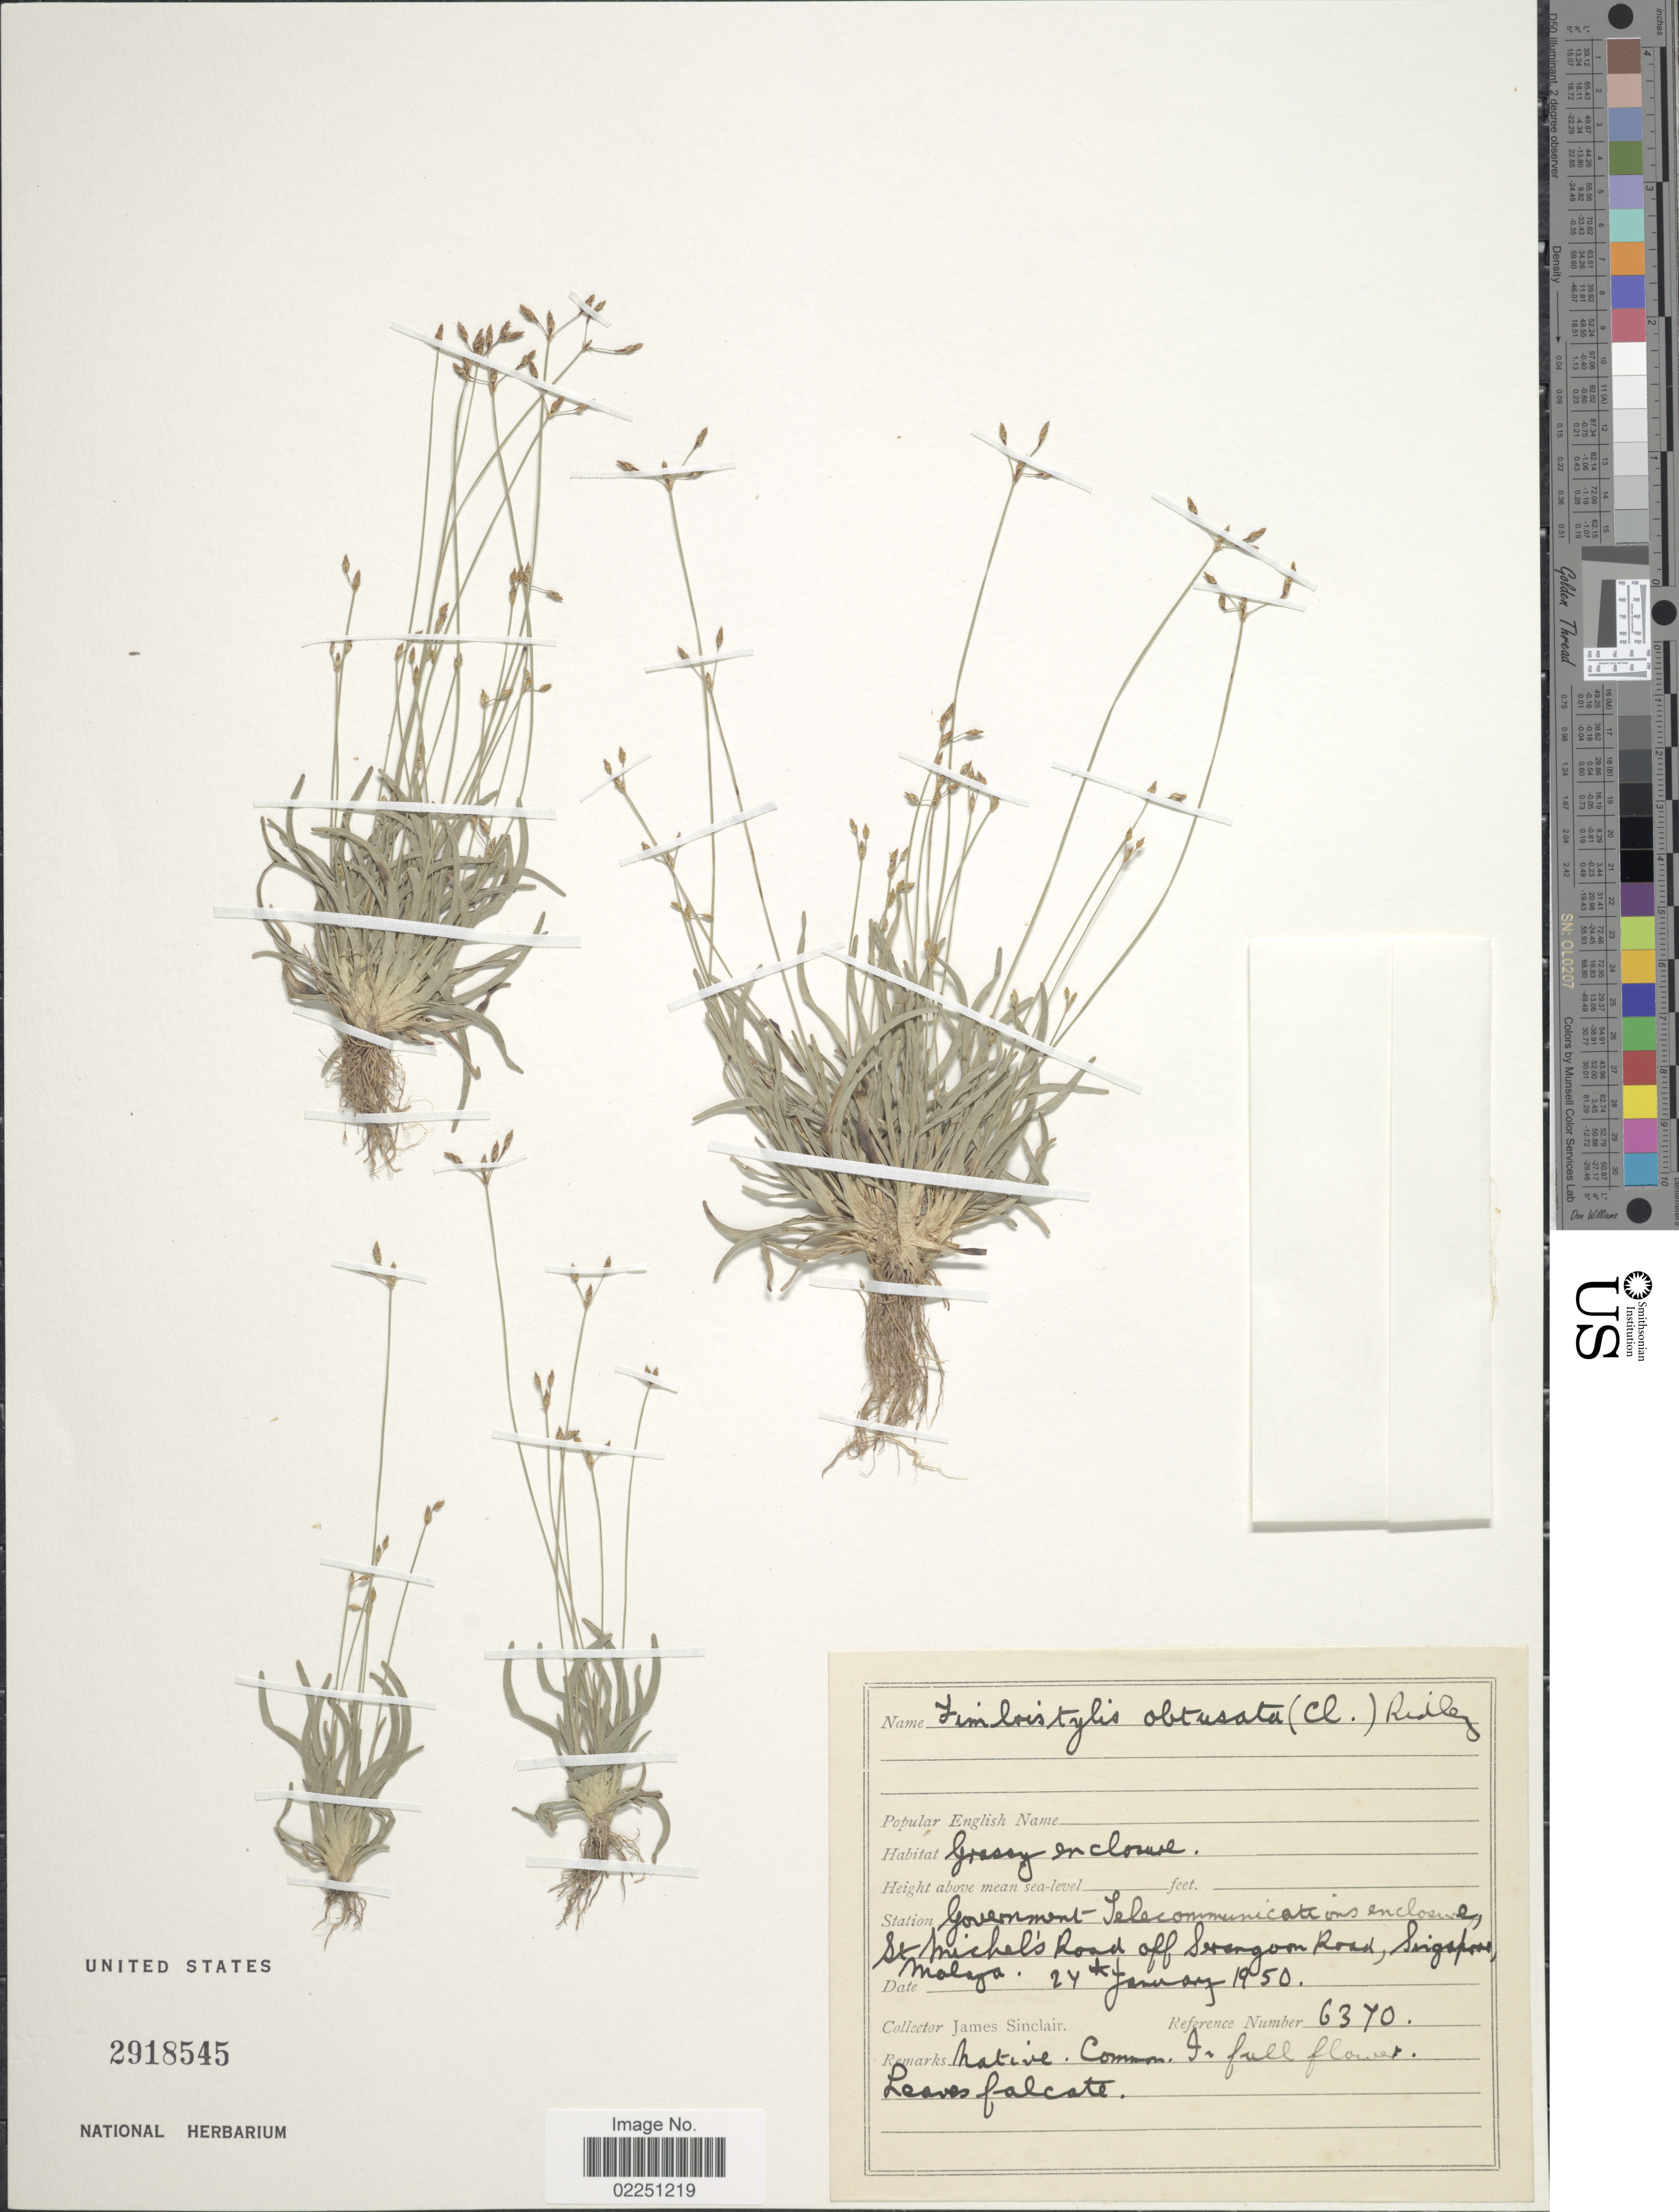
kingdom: Plantae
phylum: Tracheophyta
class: Liliopsida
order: Poales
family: Cyperaceae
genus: Fimbristylis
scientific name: Fimbristylis obtusata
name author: (C.B. Clarke) Ridl.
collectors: J. Sinclair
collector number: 6370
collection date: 1950-01-24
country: Singapore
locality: Government Telecommunications enclosure, St. Michel's Road off Serangoon Road, Singapore, Malaya.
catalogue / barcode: US 2918545